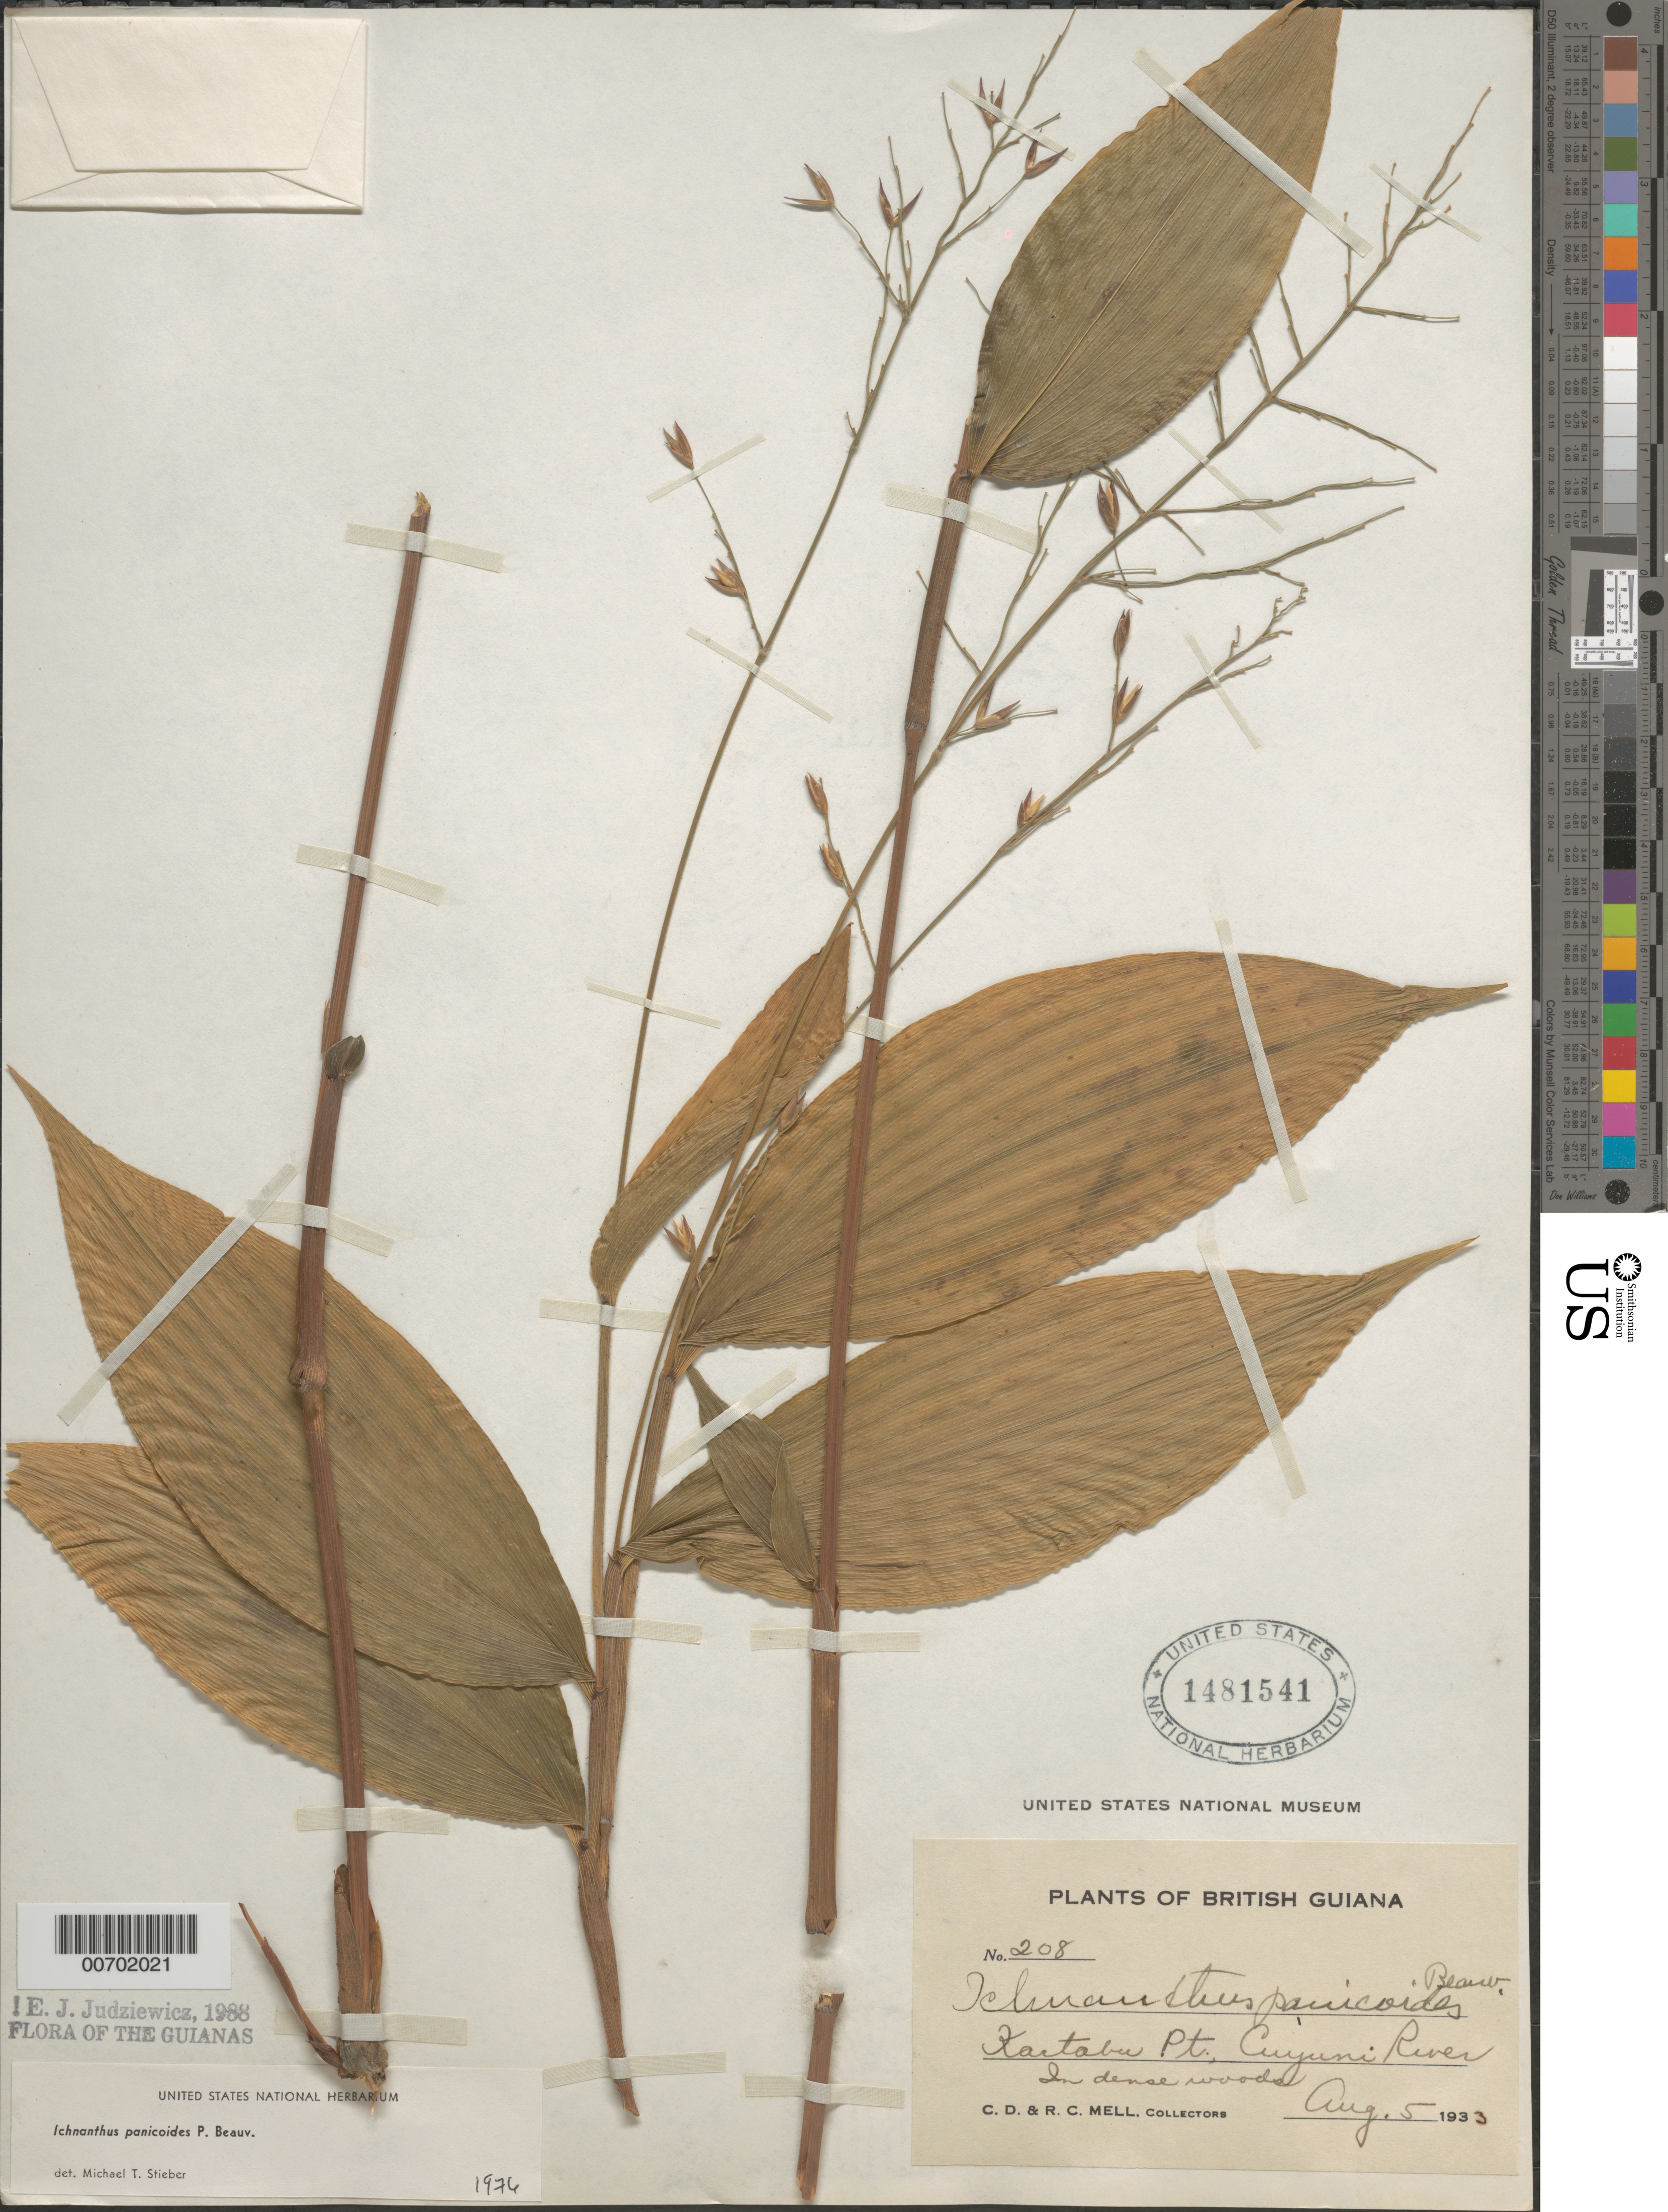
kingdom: Plantae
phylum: Tracheophyta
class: Liliopsida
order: Poales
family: Poaceae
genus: Ichnanthus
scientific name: Ichnanthus panicoides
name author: P. Beauv.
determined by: Stieber, M. T.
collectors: C. D. Mell & R. Mell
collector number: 208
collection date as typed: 5-Aug-33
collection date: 1933-08-05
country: Guyana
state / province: Cuyuni-Mazaruni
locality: Kartabu Point, Cuyuni River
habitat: In dense woods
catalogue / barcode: US 1481541